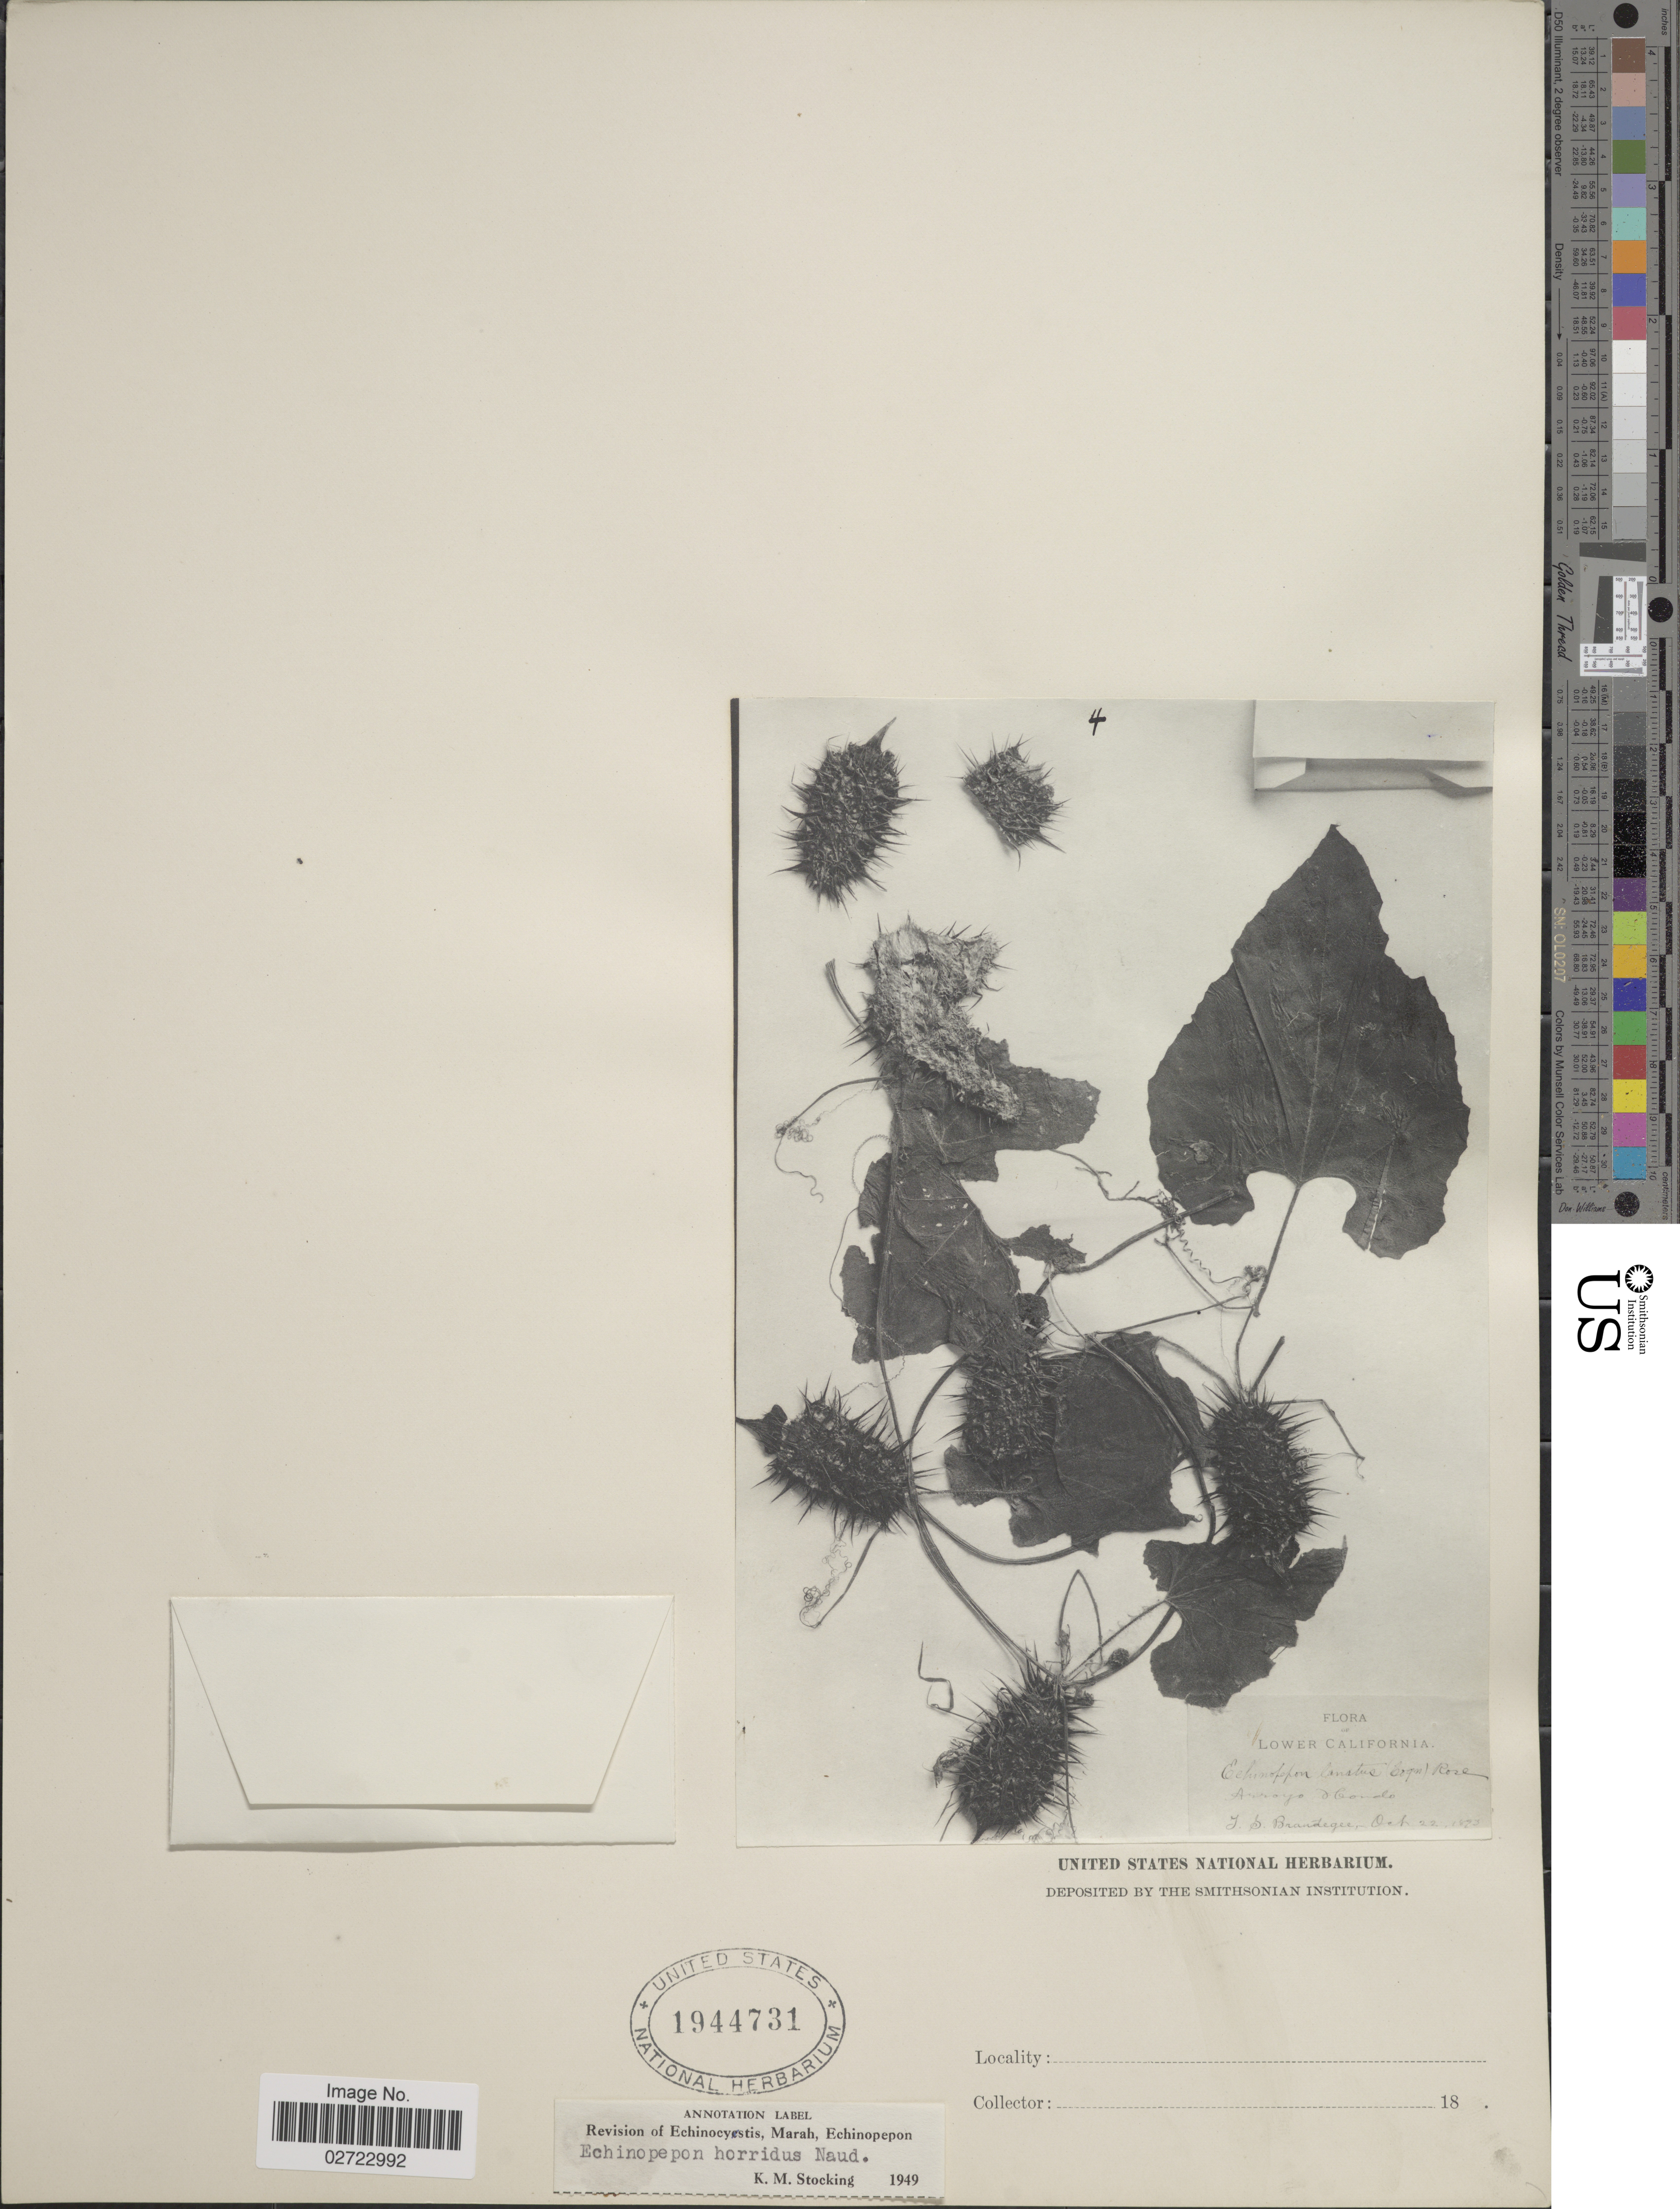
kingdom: Plantae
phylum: Tracheophyta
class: Magnoliopsida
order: Cucurbitales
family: Cucurbitaceae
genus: Echinopepon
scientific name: Echinopepon horridus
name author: Naudin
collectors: J. S. Brandegee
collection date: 1873-10-22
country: Mexico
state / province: Baja California Sur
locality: Lower California, Arroyo Hondo.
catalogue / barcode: US 1944731